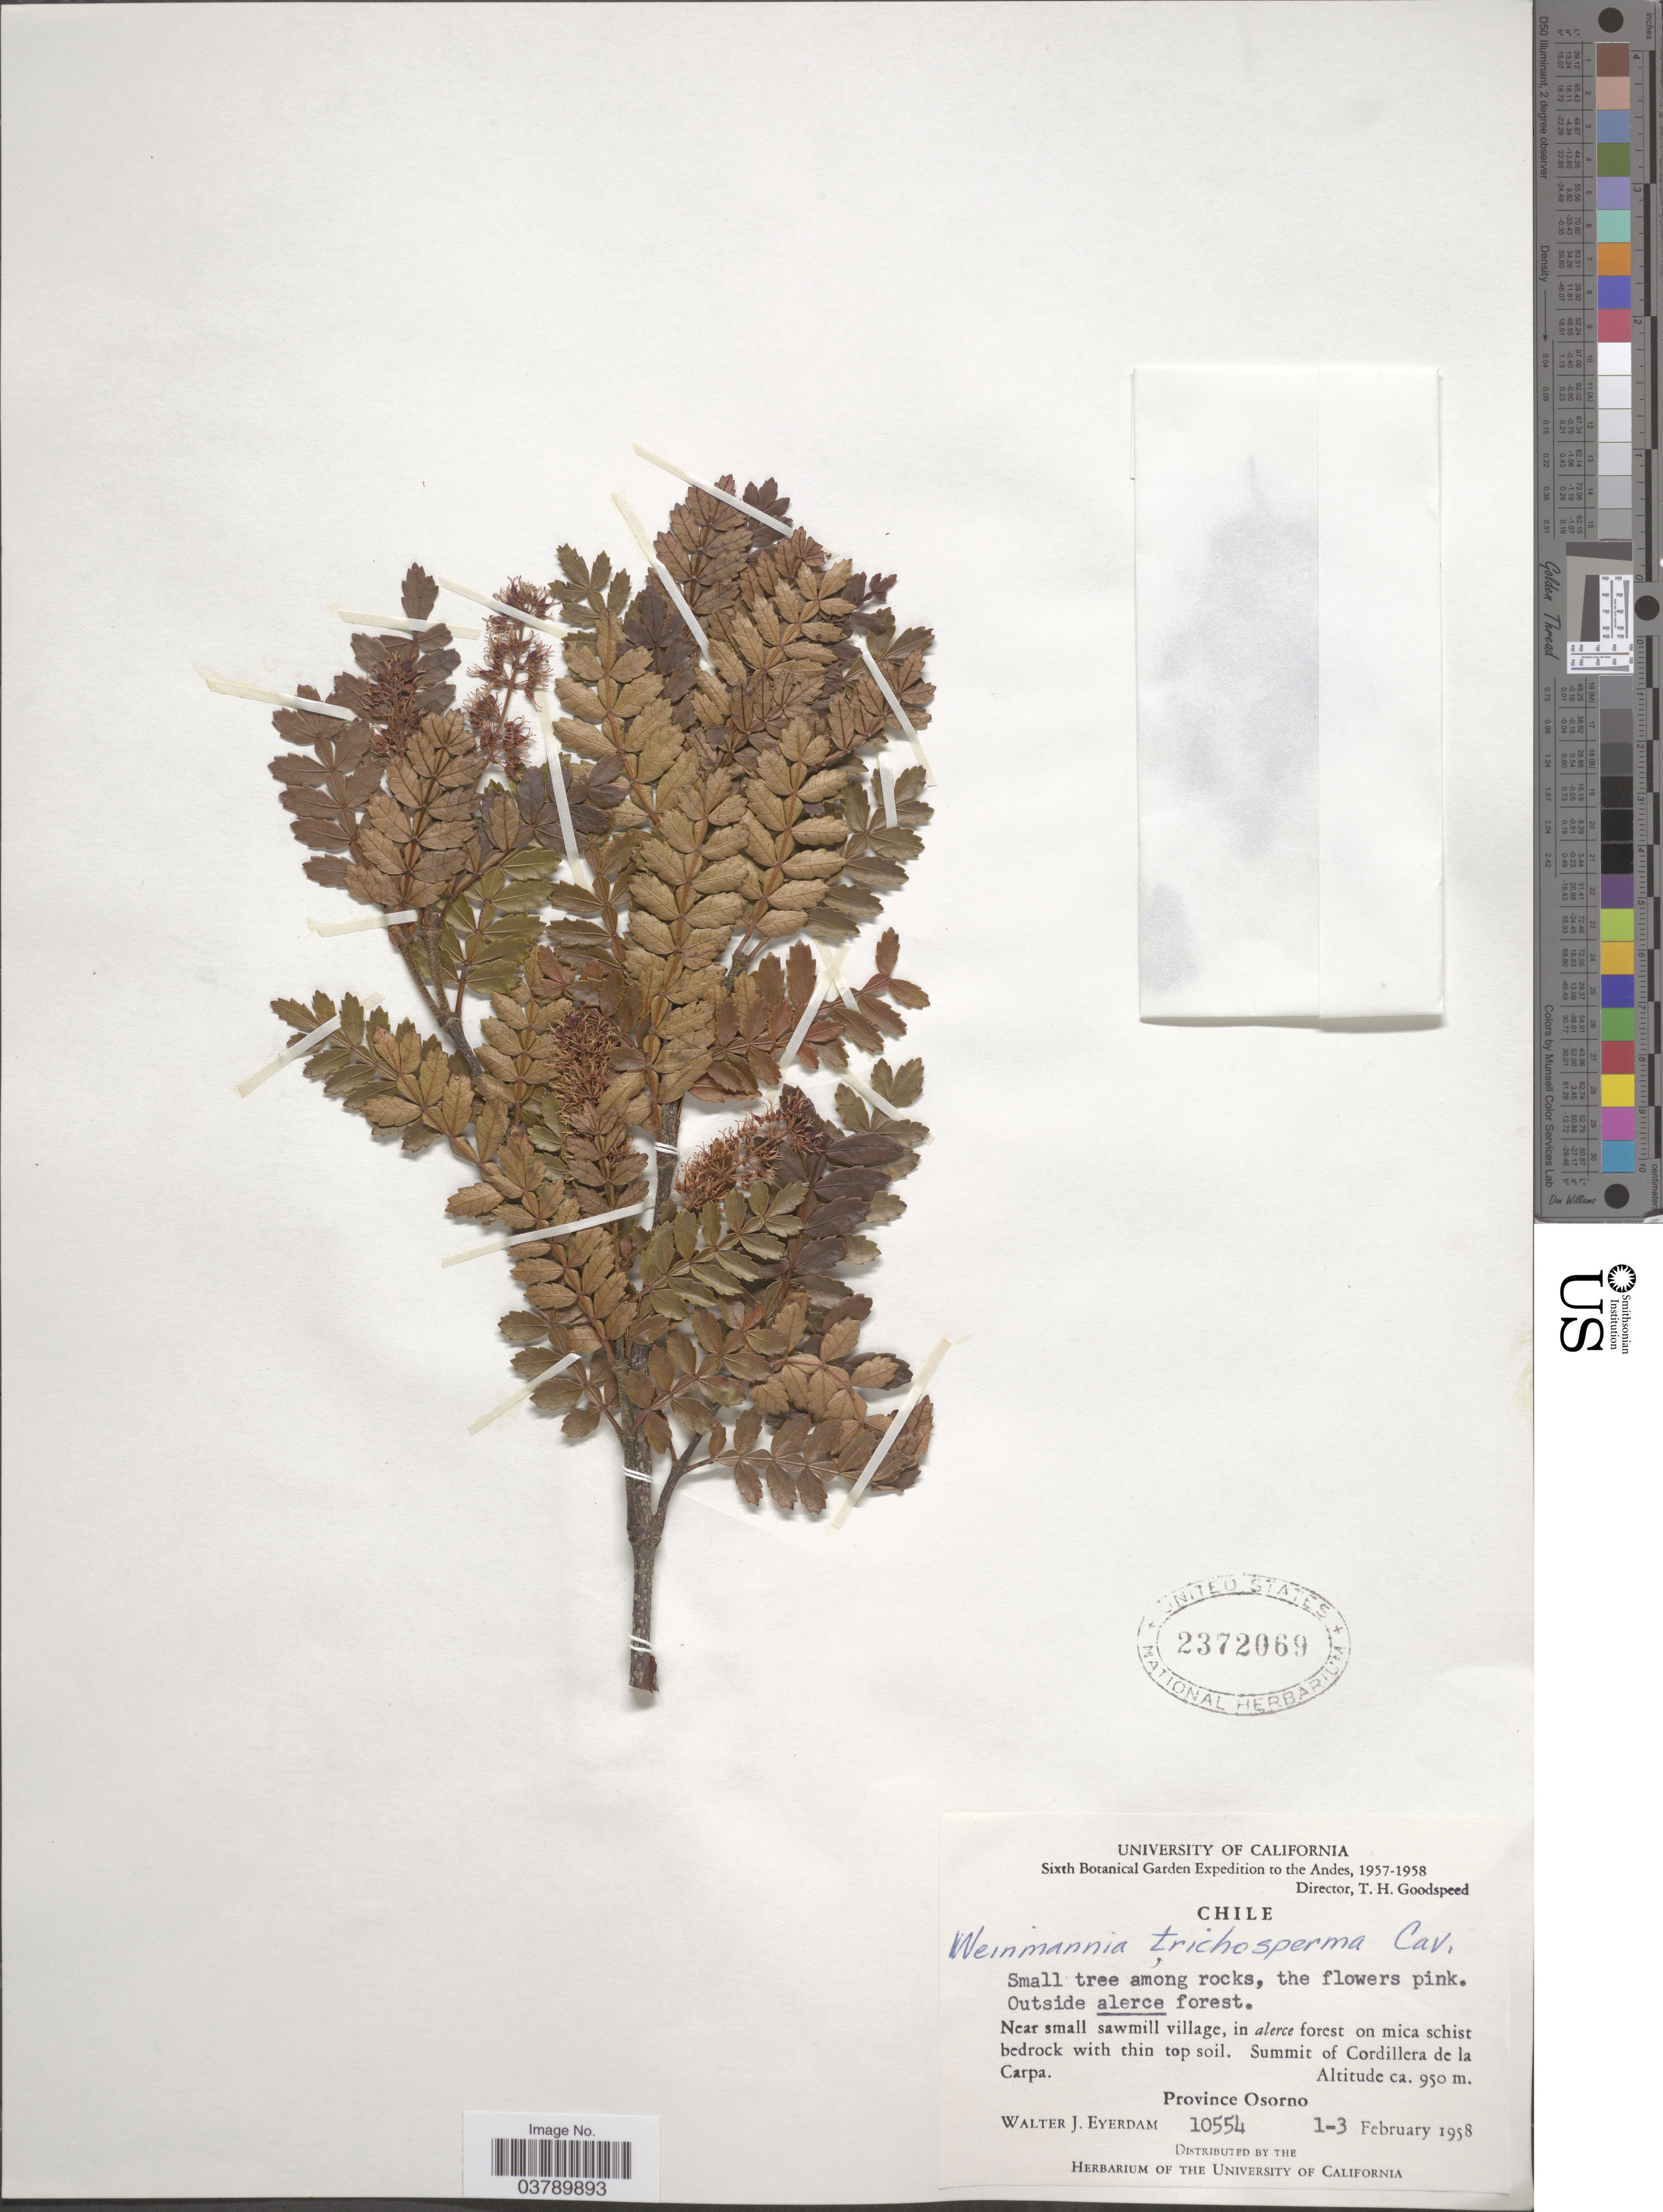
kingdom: Plantae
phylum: Tracheophyta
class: Magnoliopsida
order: Oxalidales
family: Cunoniaceae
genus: Weinmannia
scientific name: Weinmannia trichosperma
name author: Cav.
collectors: W. J. Eyerdam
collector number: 10554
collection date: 1958-02-01/1958-02-03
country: Chile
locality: Andes. Summit of Cordillera de la Carpa. Province Osorno.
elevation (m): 950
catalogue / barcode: US 2372069